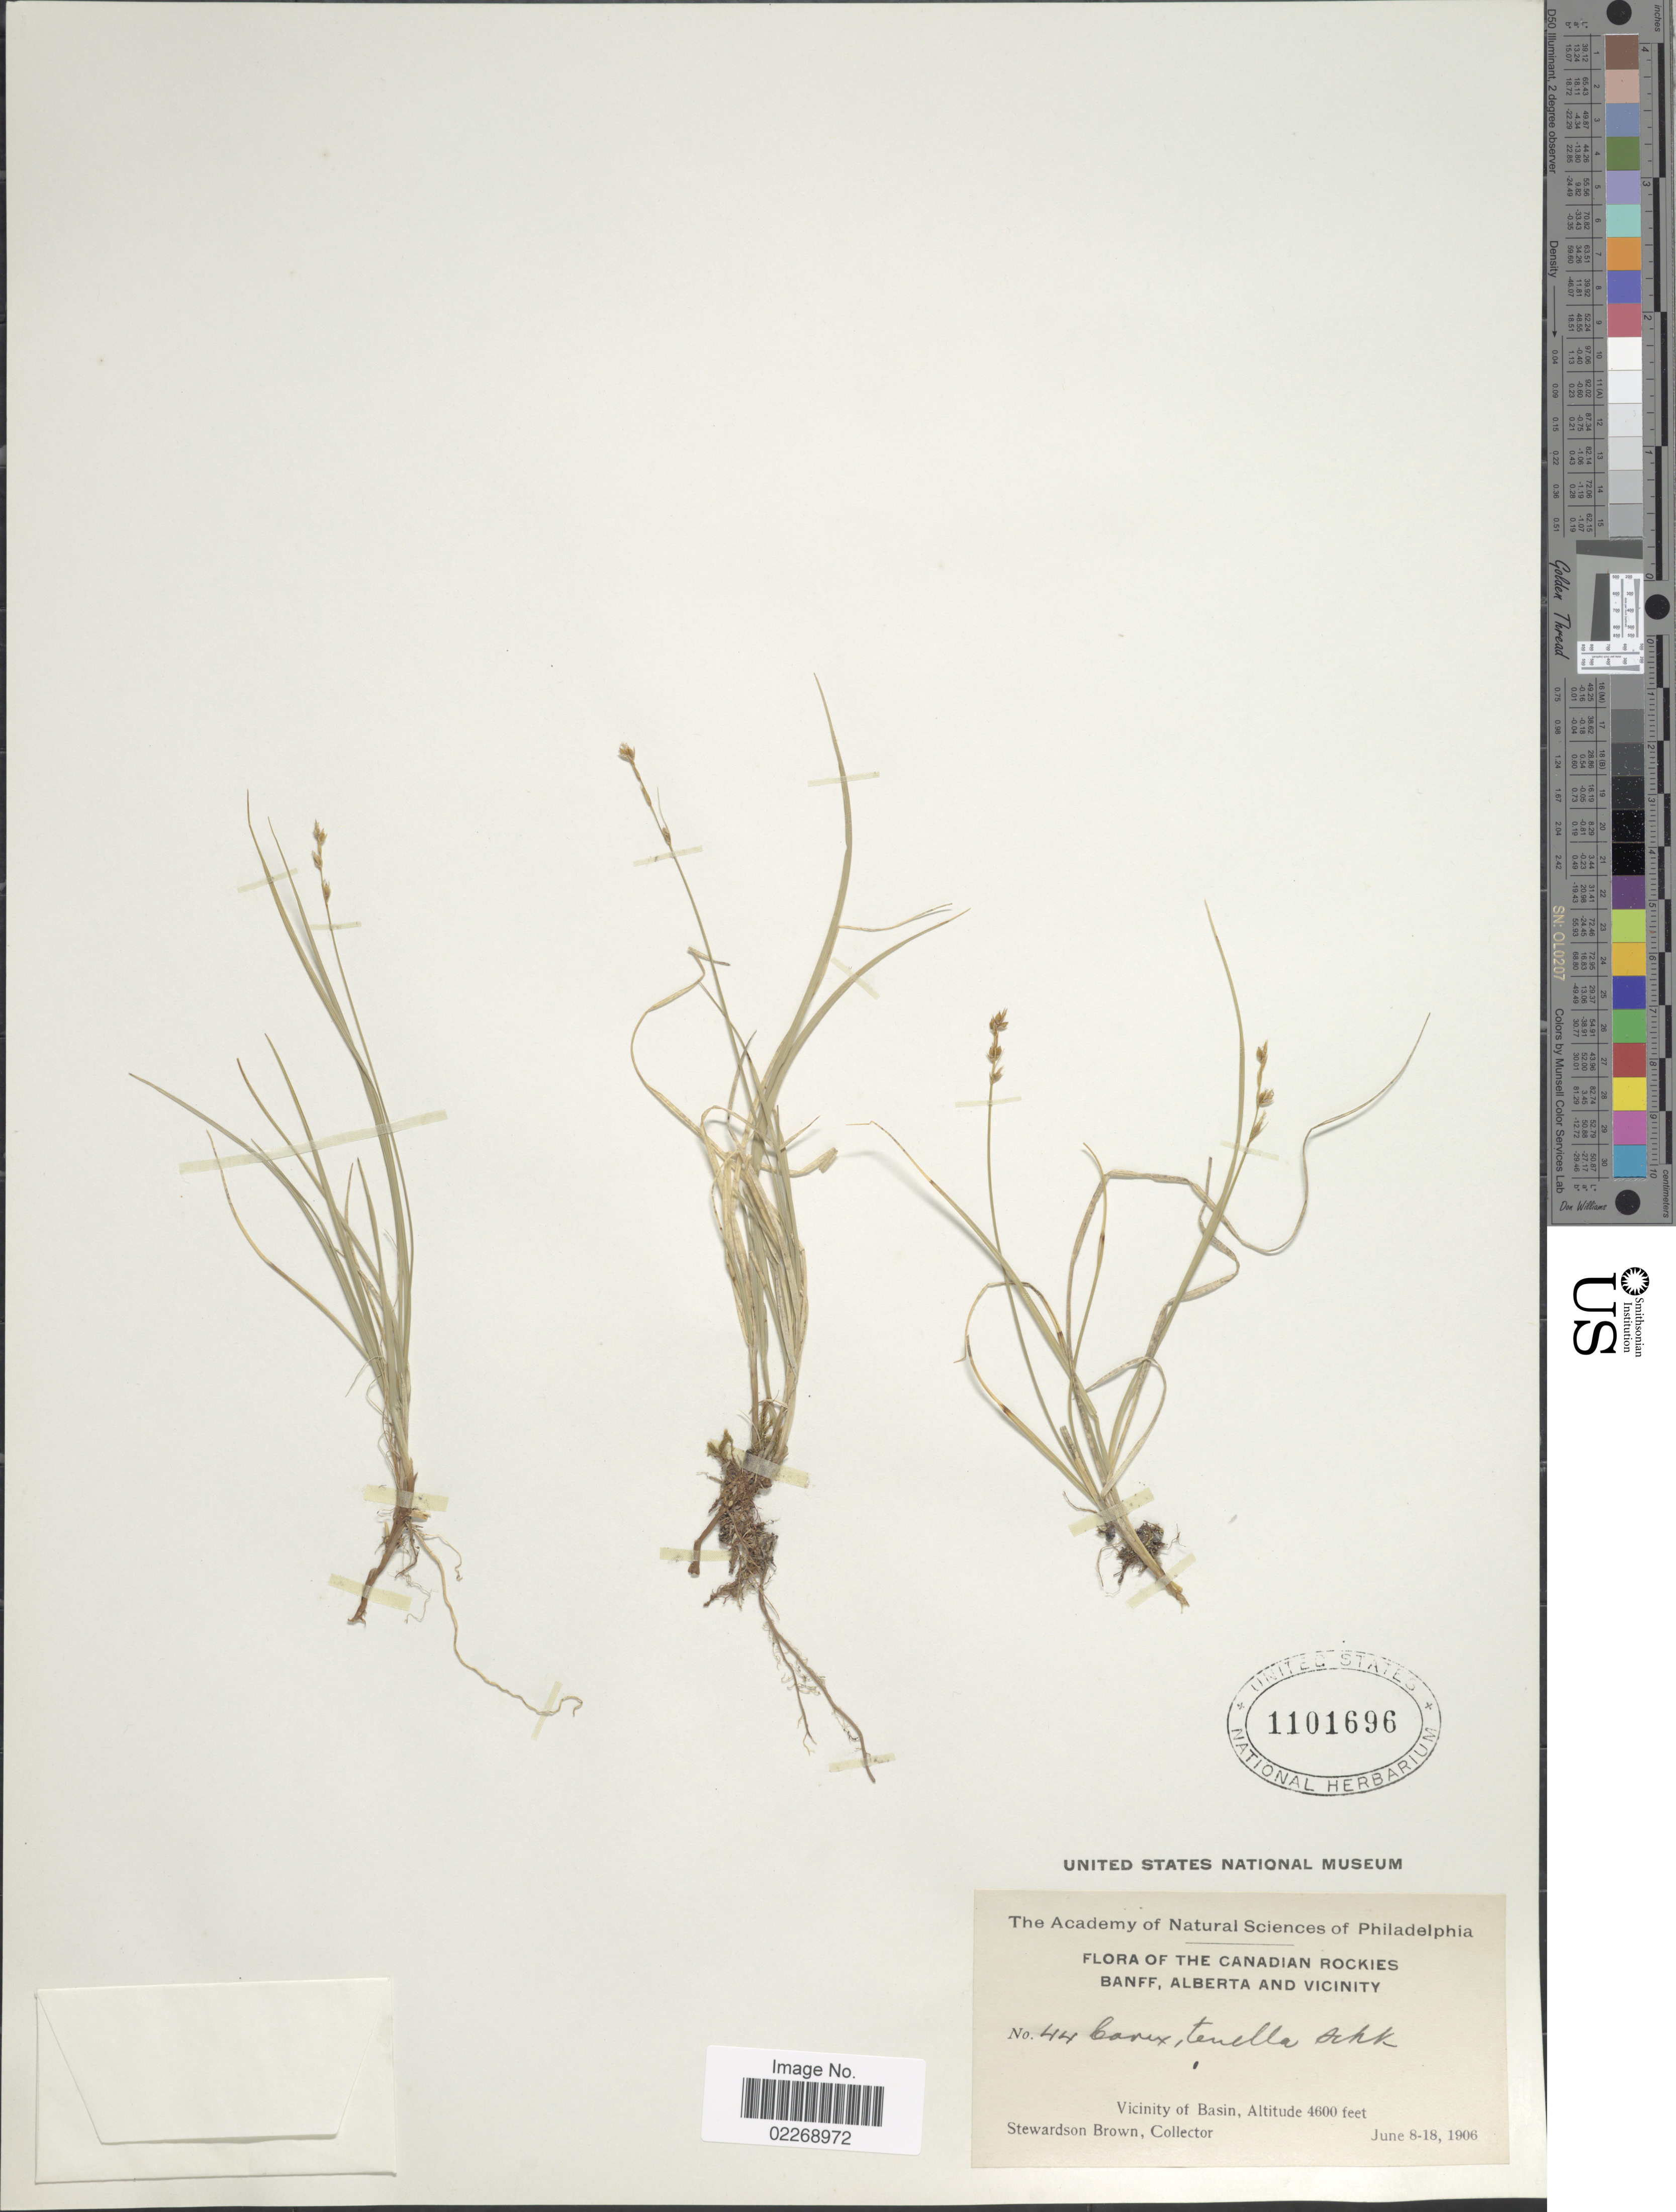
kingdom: Plantae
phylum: Tracheophyta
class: Liliopsida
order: Poales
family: Cyperaceae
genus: Carex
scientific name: Carex disperma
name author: Dewey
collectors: S. Brown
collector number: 44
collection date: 1906-06-08/1906-06-18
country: Canada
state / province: Alberta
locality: The Canadian Rockies Banff, Alberta and Vicinity, Vicinity of Basin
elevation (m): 1402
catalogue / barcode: US 1101696